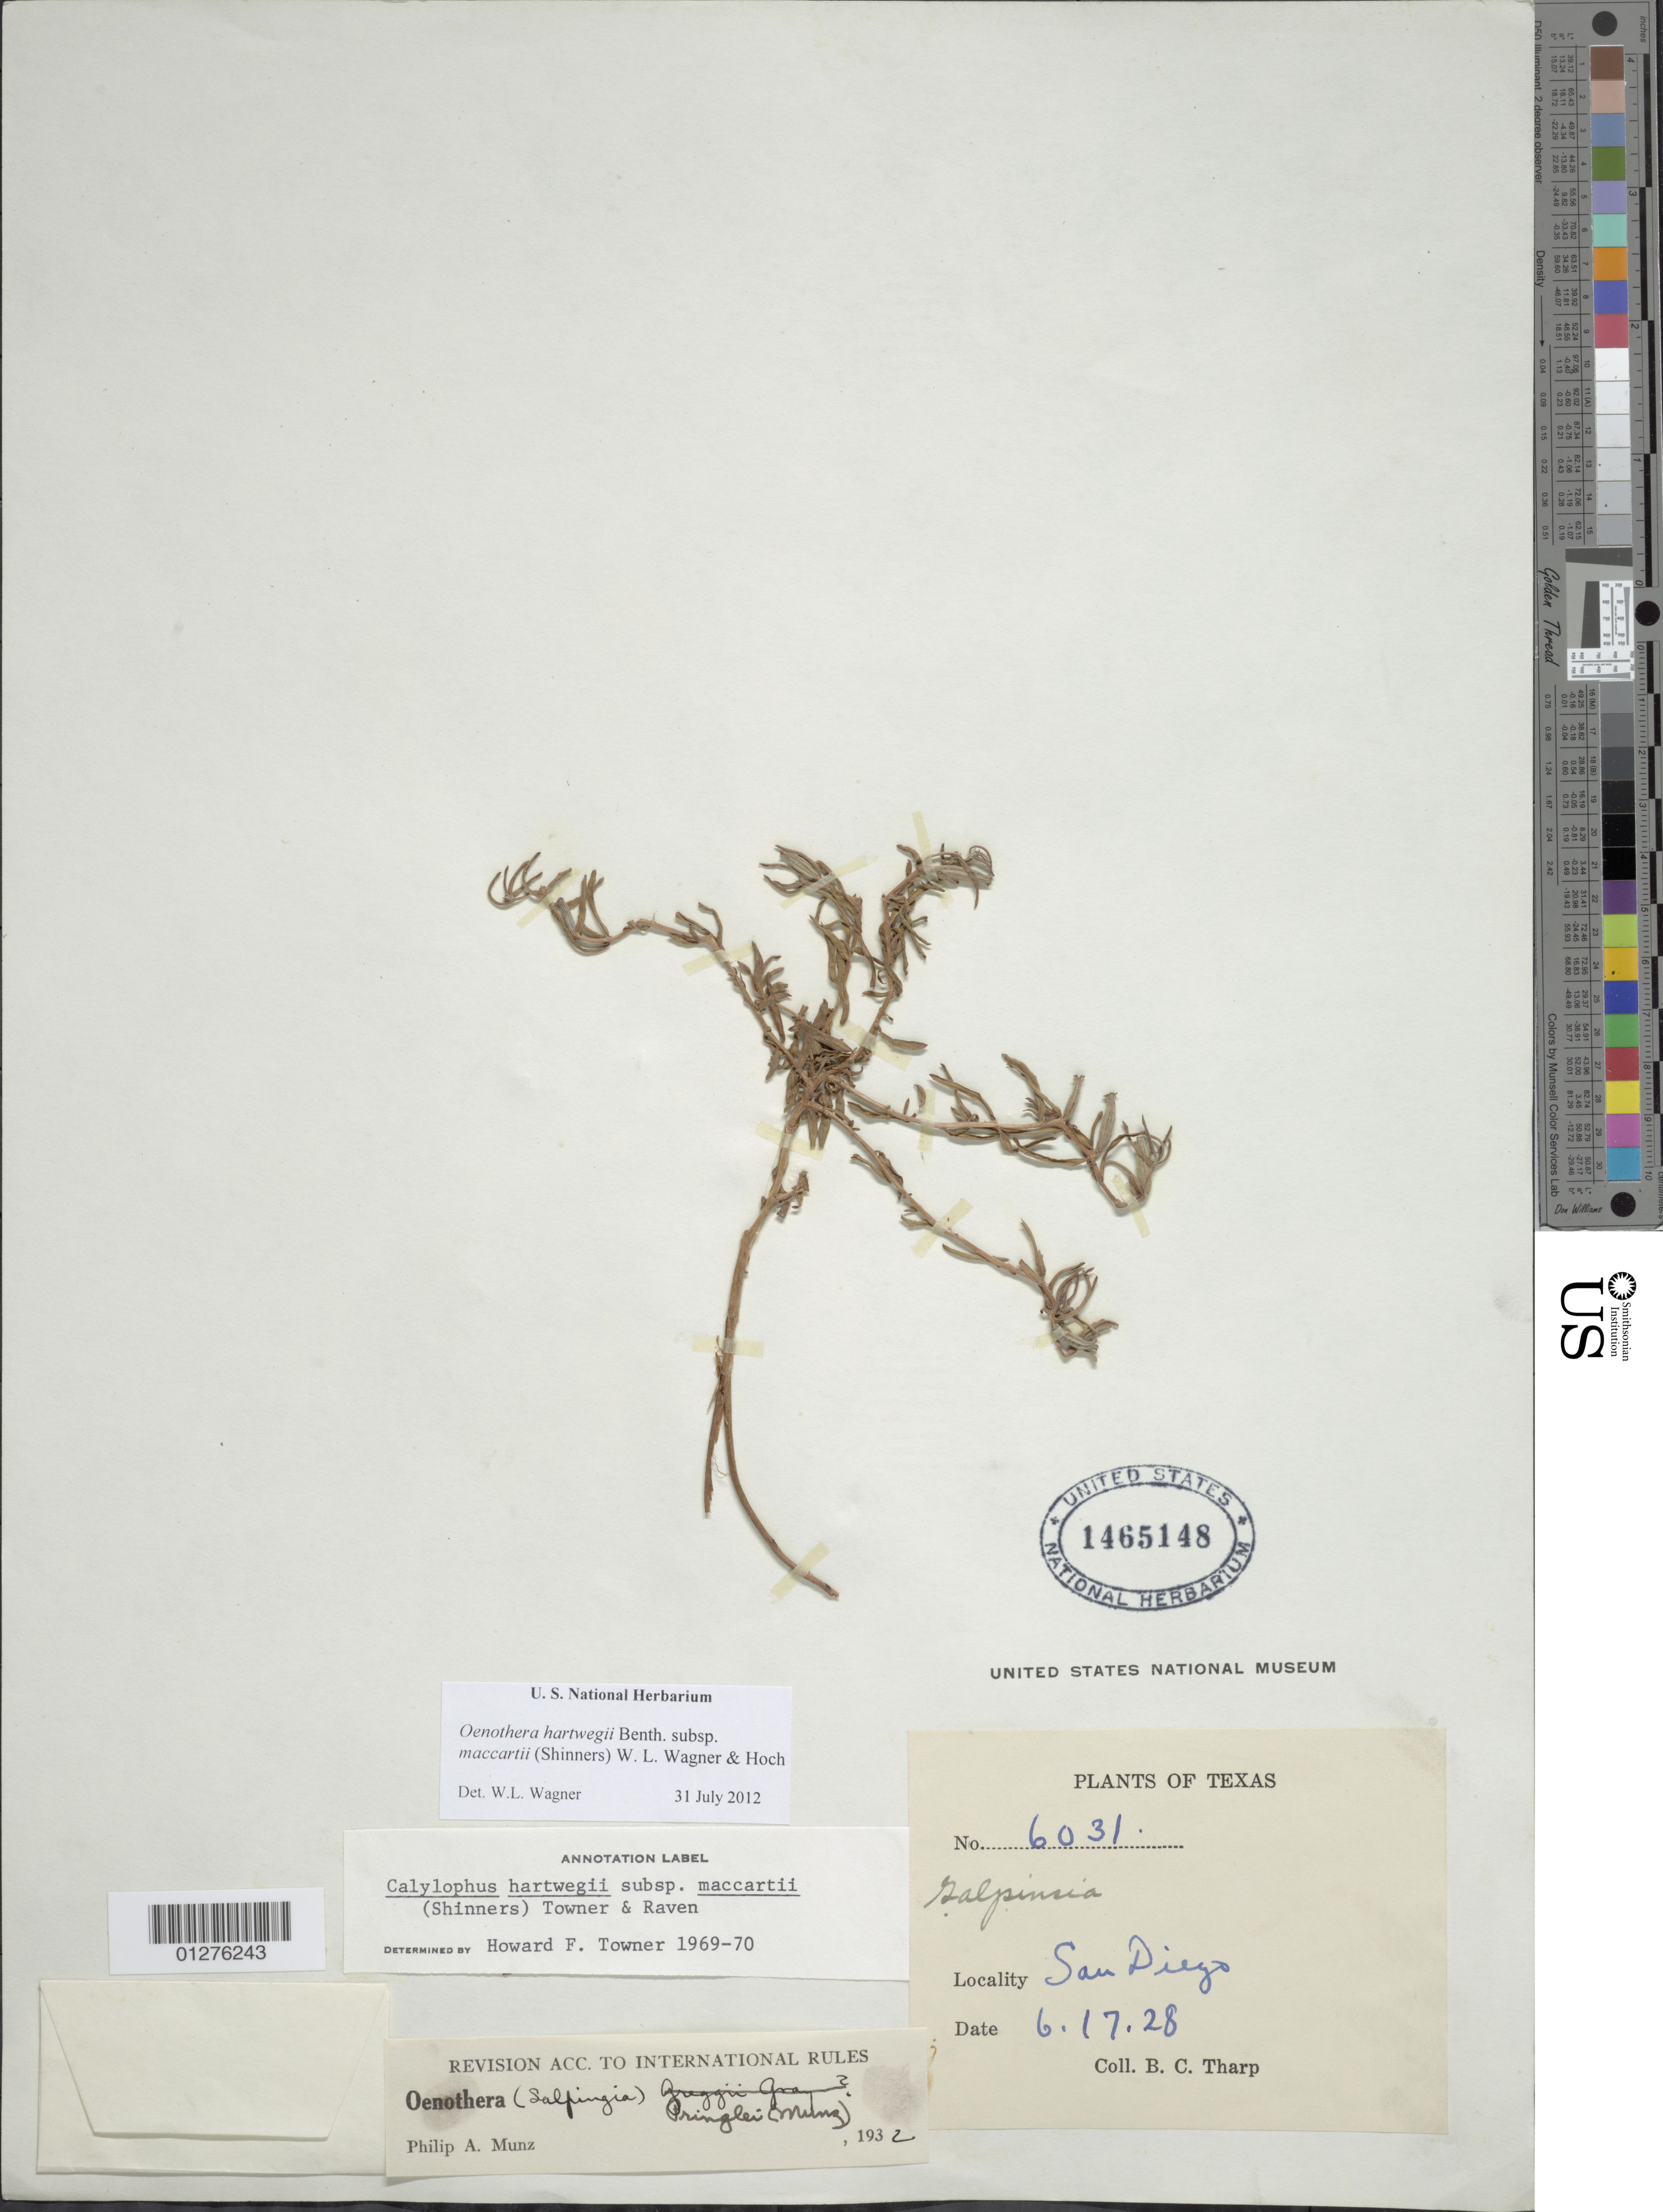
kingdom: Plantae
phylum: Tracheophyta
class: Magnoliopsida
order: Myrtales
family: Onagraceae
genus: Oenothera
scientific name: Oenothera hartwegii subsp. maccartii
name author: (Shinners) W.L. Wagner & Hoch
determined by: Wagner, W. L., (BOT), Smithsonian Institution - National Museum of Natural History (UNITED STATES)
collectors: B. C. Tharp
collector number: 6031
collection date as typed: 17 Jun 1928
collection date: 1928-06-17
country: United States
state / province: Texas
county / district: Duval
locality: San Diego.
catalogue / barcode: US 1465148